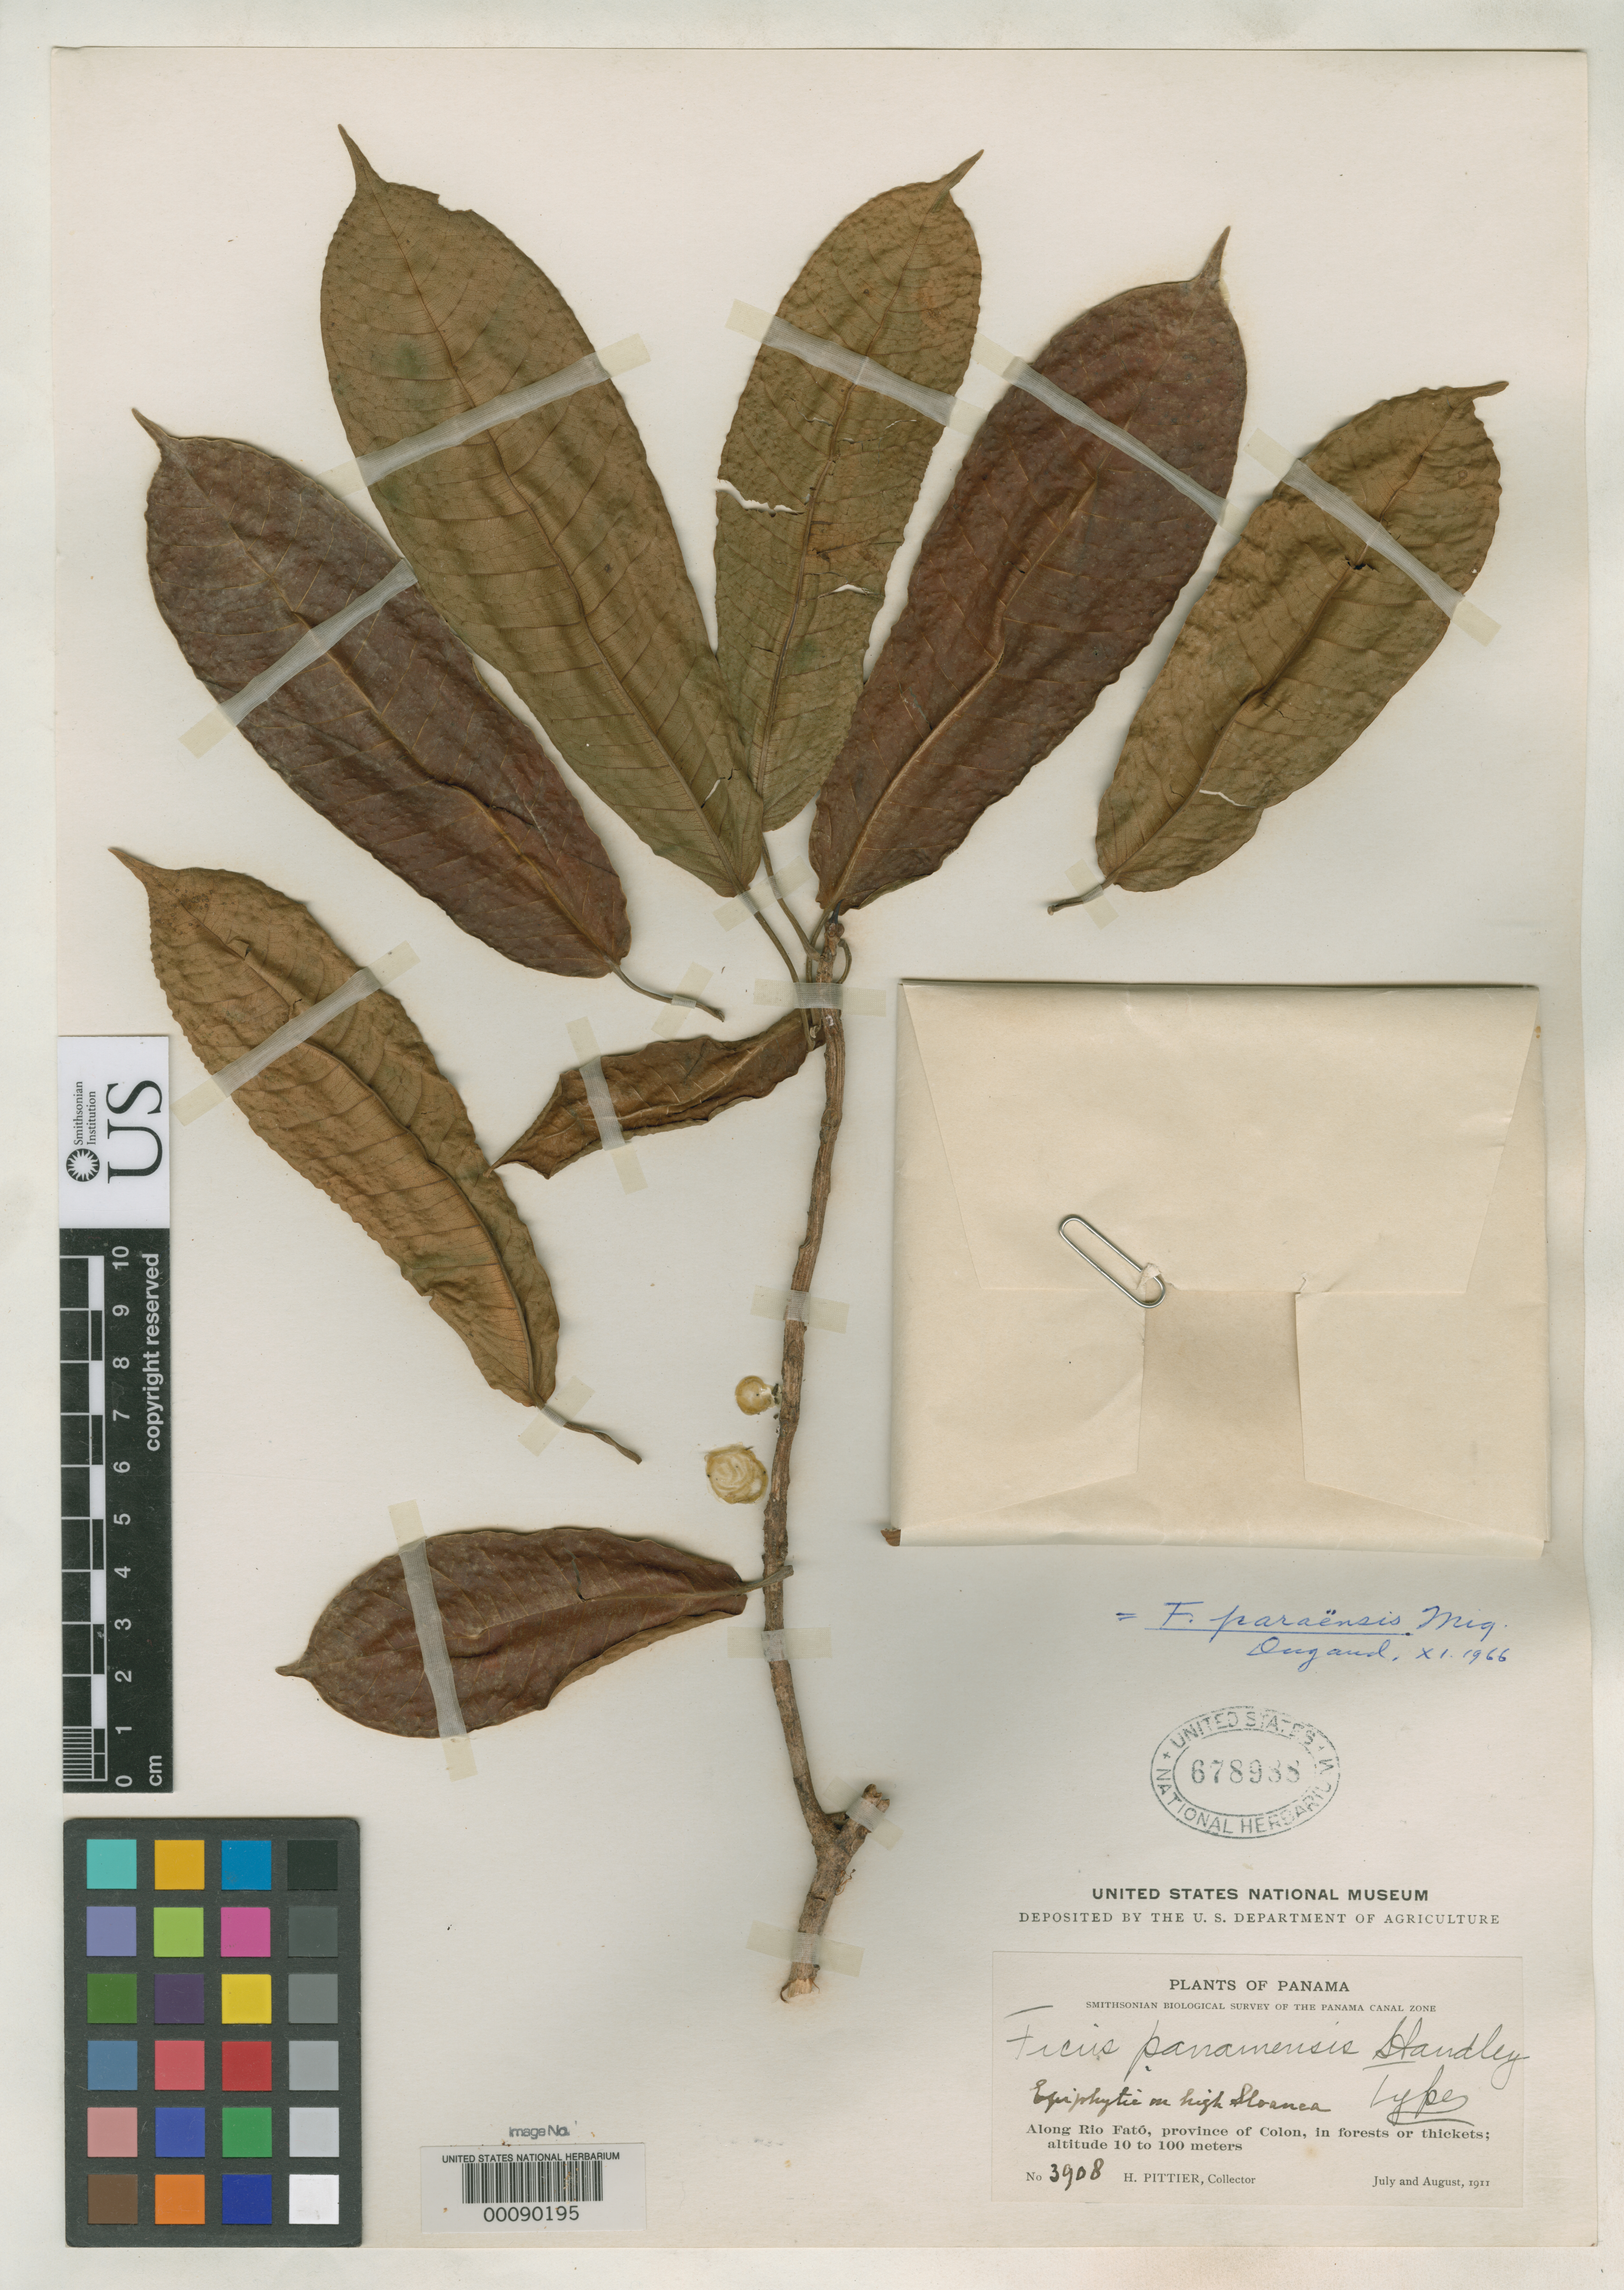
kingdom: Plantae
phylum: Tracheophyta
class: Magnoliopsida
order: Rosales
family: Moraceae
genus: Ficus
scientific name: Ficus panamensis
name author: Standl.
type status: Holotype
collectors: H. F. Pittier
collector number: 3908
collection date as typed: Jul 1911 to -- Aug 1911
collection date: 1911-07/1911-08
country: Panama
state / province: Colón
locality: Rio Fato.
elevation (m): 10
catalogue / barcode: US 678988